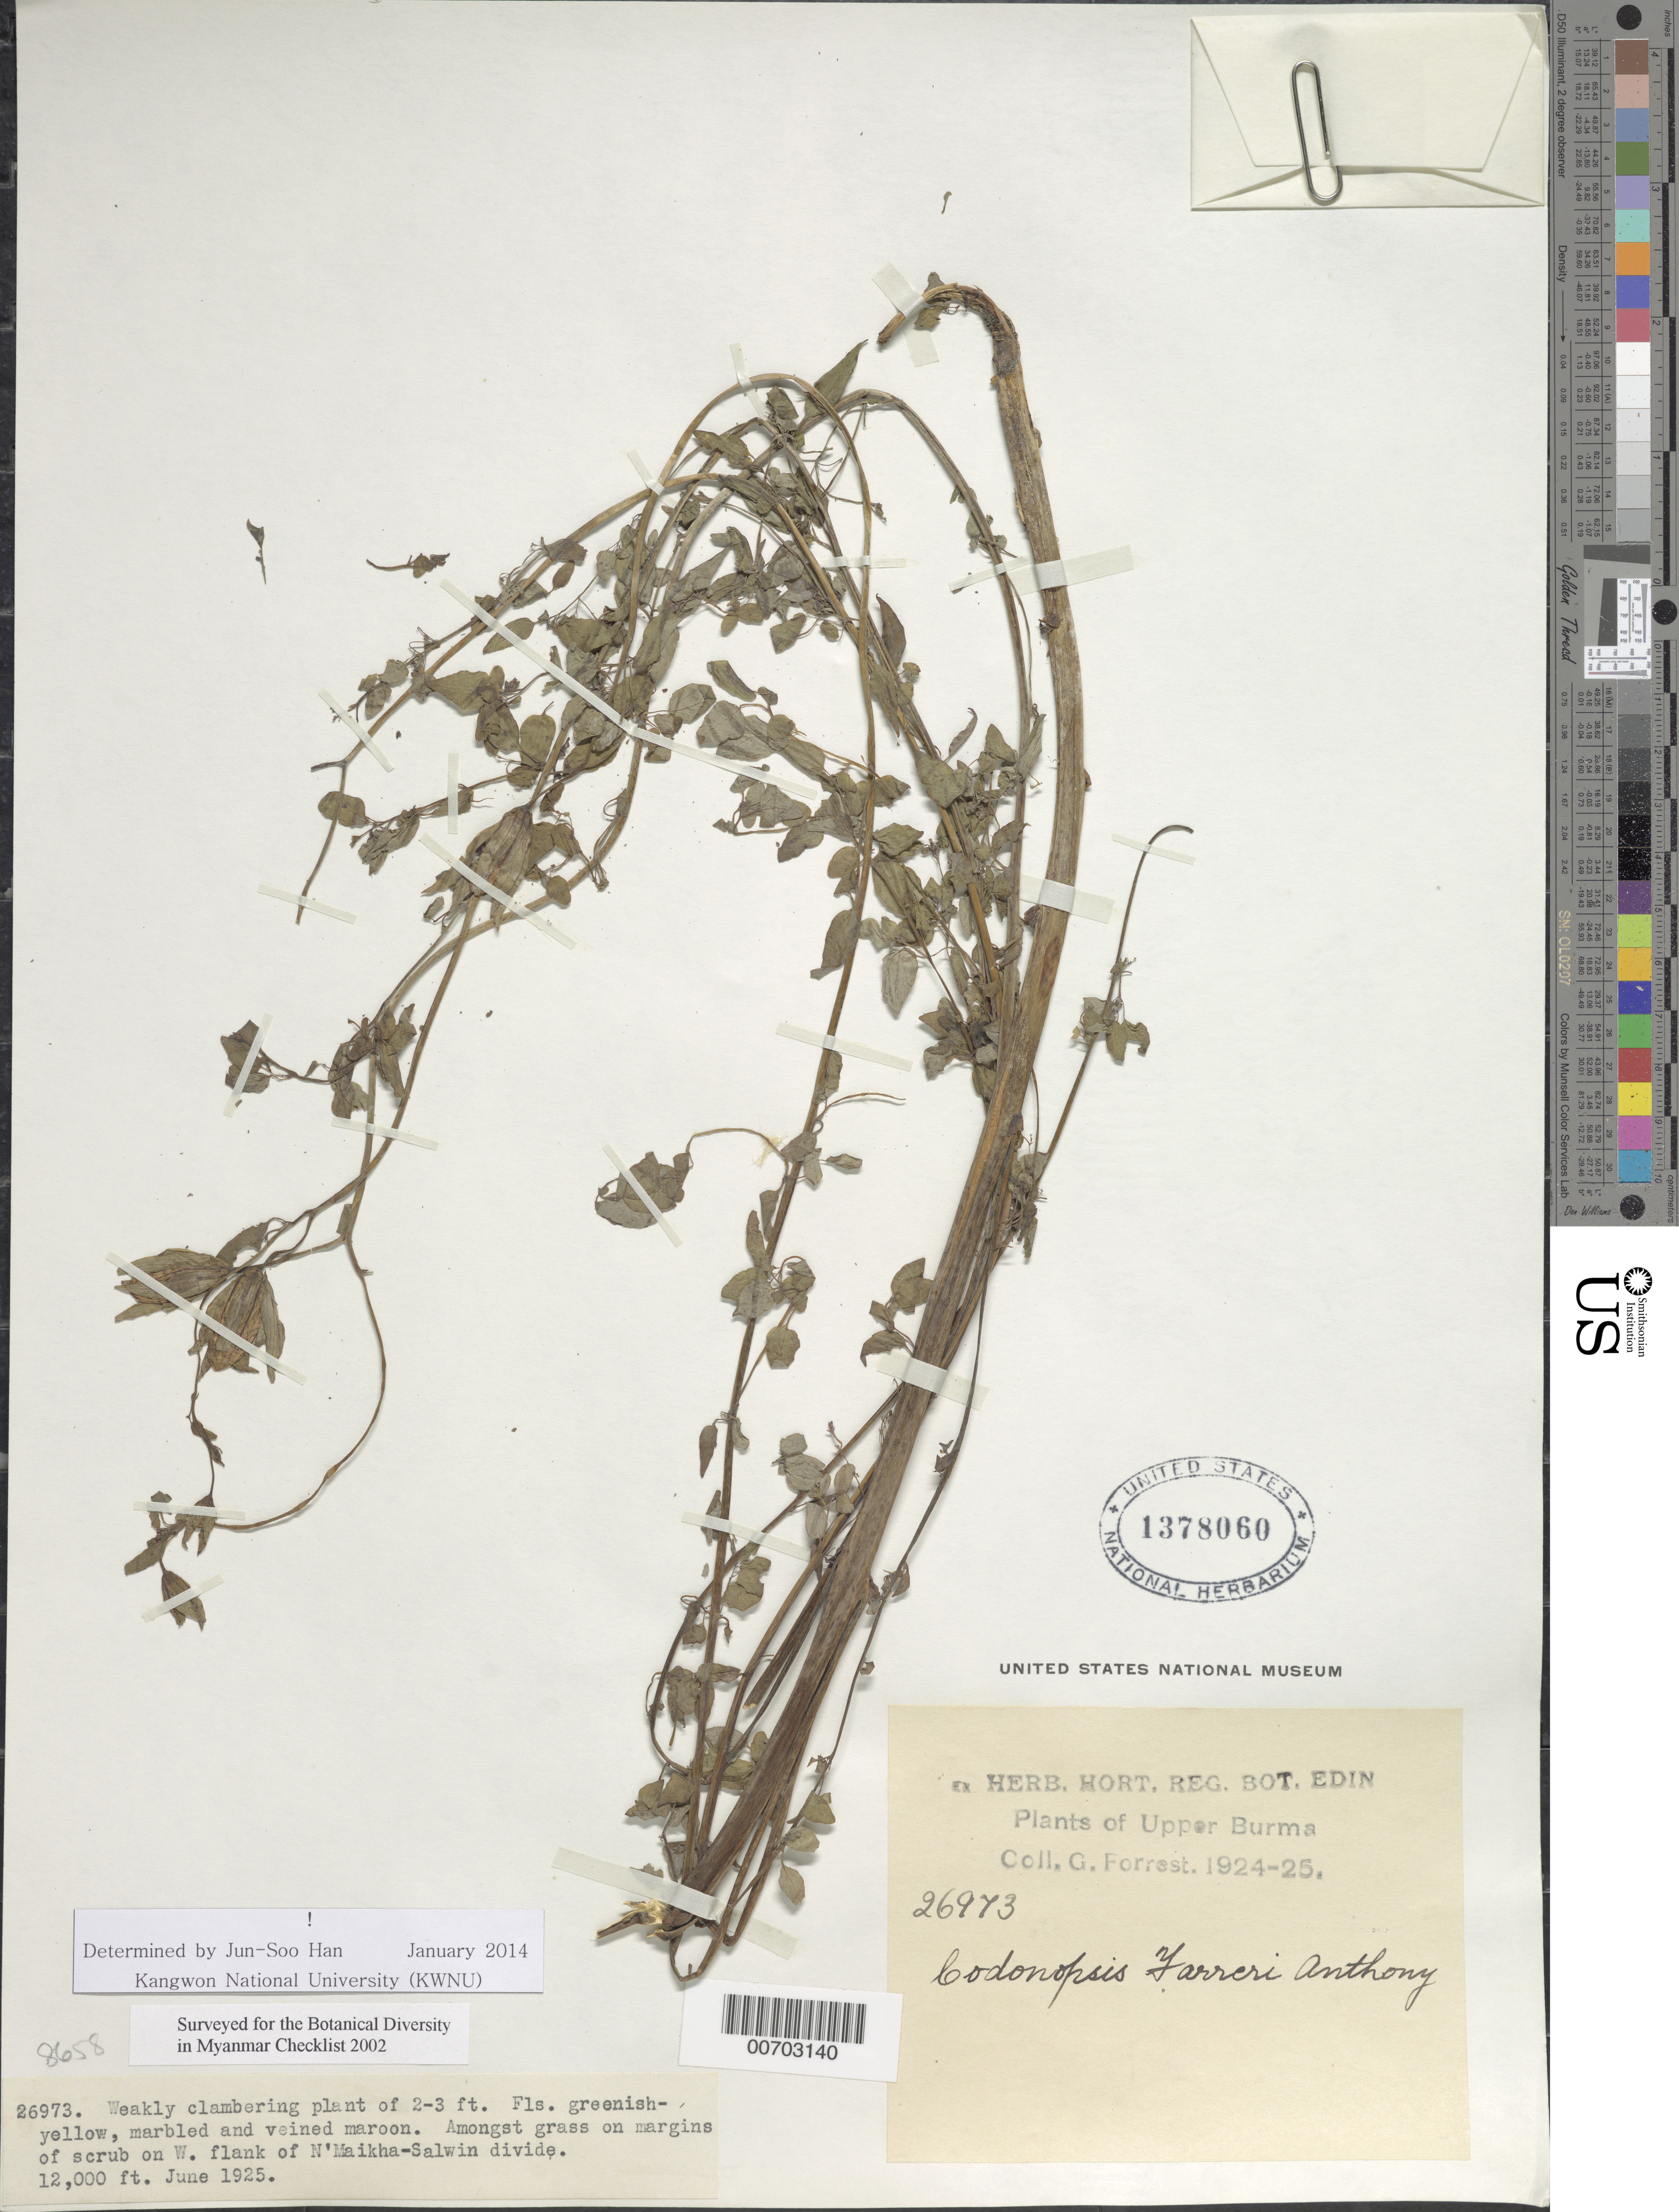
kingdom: Plantae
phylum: Tracheophyta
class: Magnoliopsida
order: Asterales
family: Campanulaceae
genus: Codonopsis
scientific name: Codonopsis farreri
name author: J. Anthony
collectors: G. Forrest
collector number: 26973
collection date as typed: Jun 1925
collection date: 1925-06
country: Myanmar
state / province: Kachin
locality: N'Maikha-Salwin Divide, W flank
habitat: Margins of scrub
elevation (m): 3658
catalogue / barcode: US 1378060